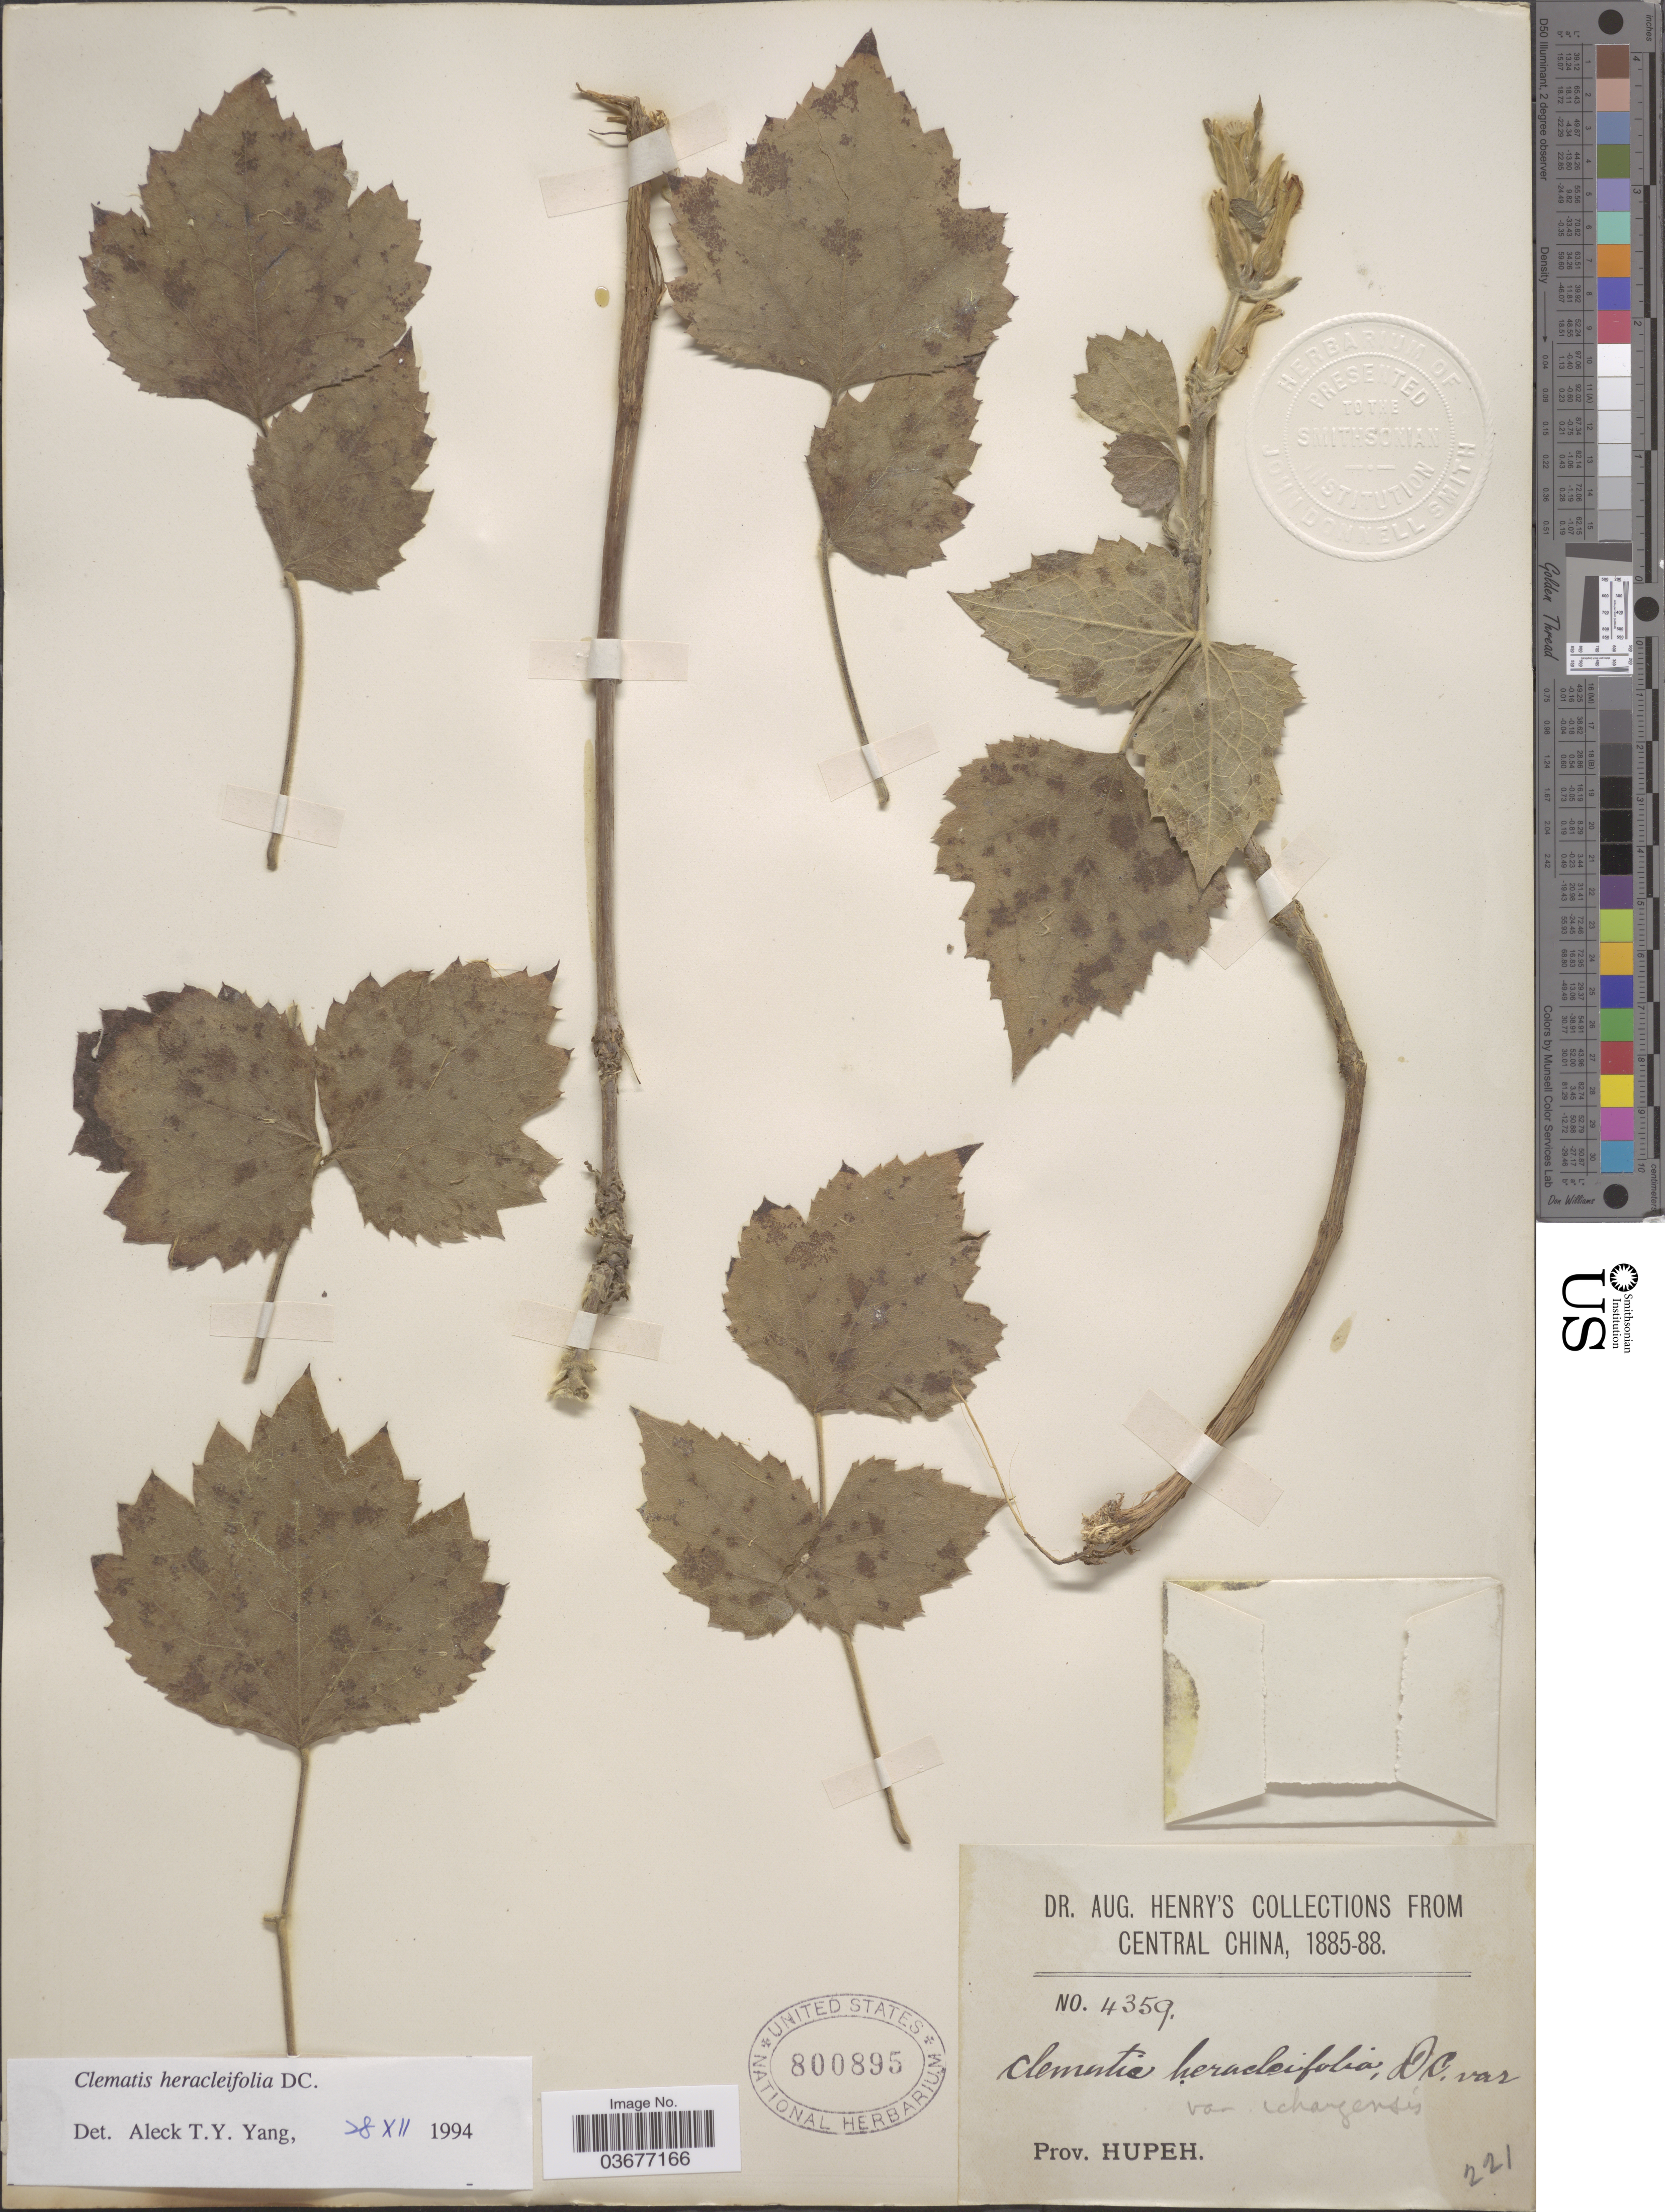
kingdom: Plantae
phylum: Tracheophyta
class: Magnoliopsida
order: Ranunculales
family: Ranunculaceae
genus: Clematis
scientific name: Clematis heracleifolia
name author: DC.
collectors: A. Henry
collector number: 4359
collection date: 1885/1888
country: China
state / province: Hubei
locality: Central China. Prov. Hupeh.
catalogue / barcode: US 800895